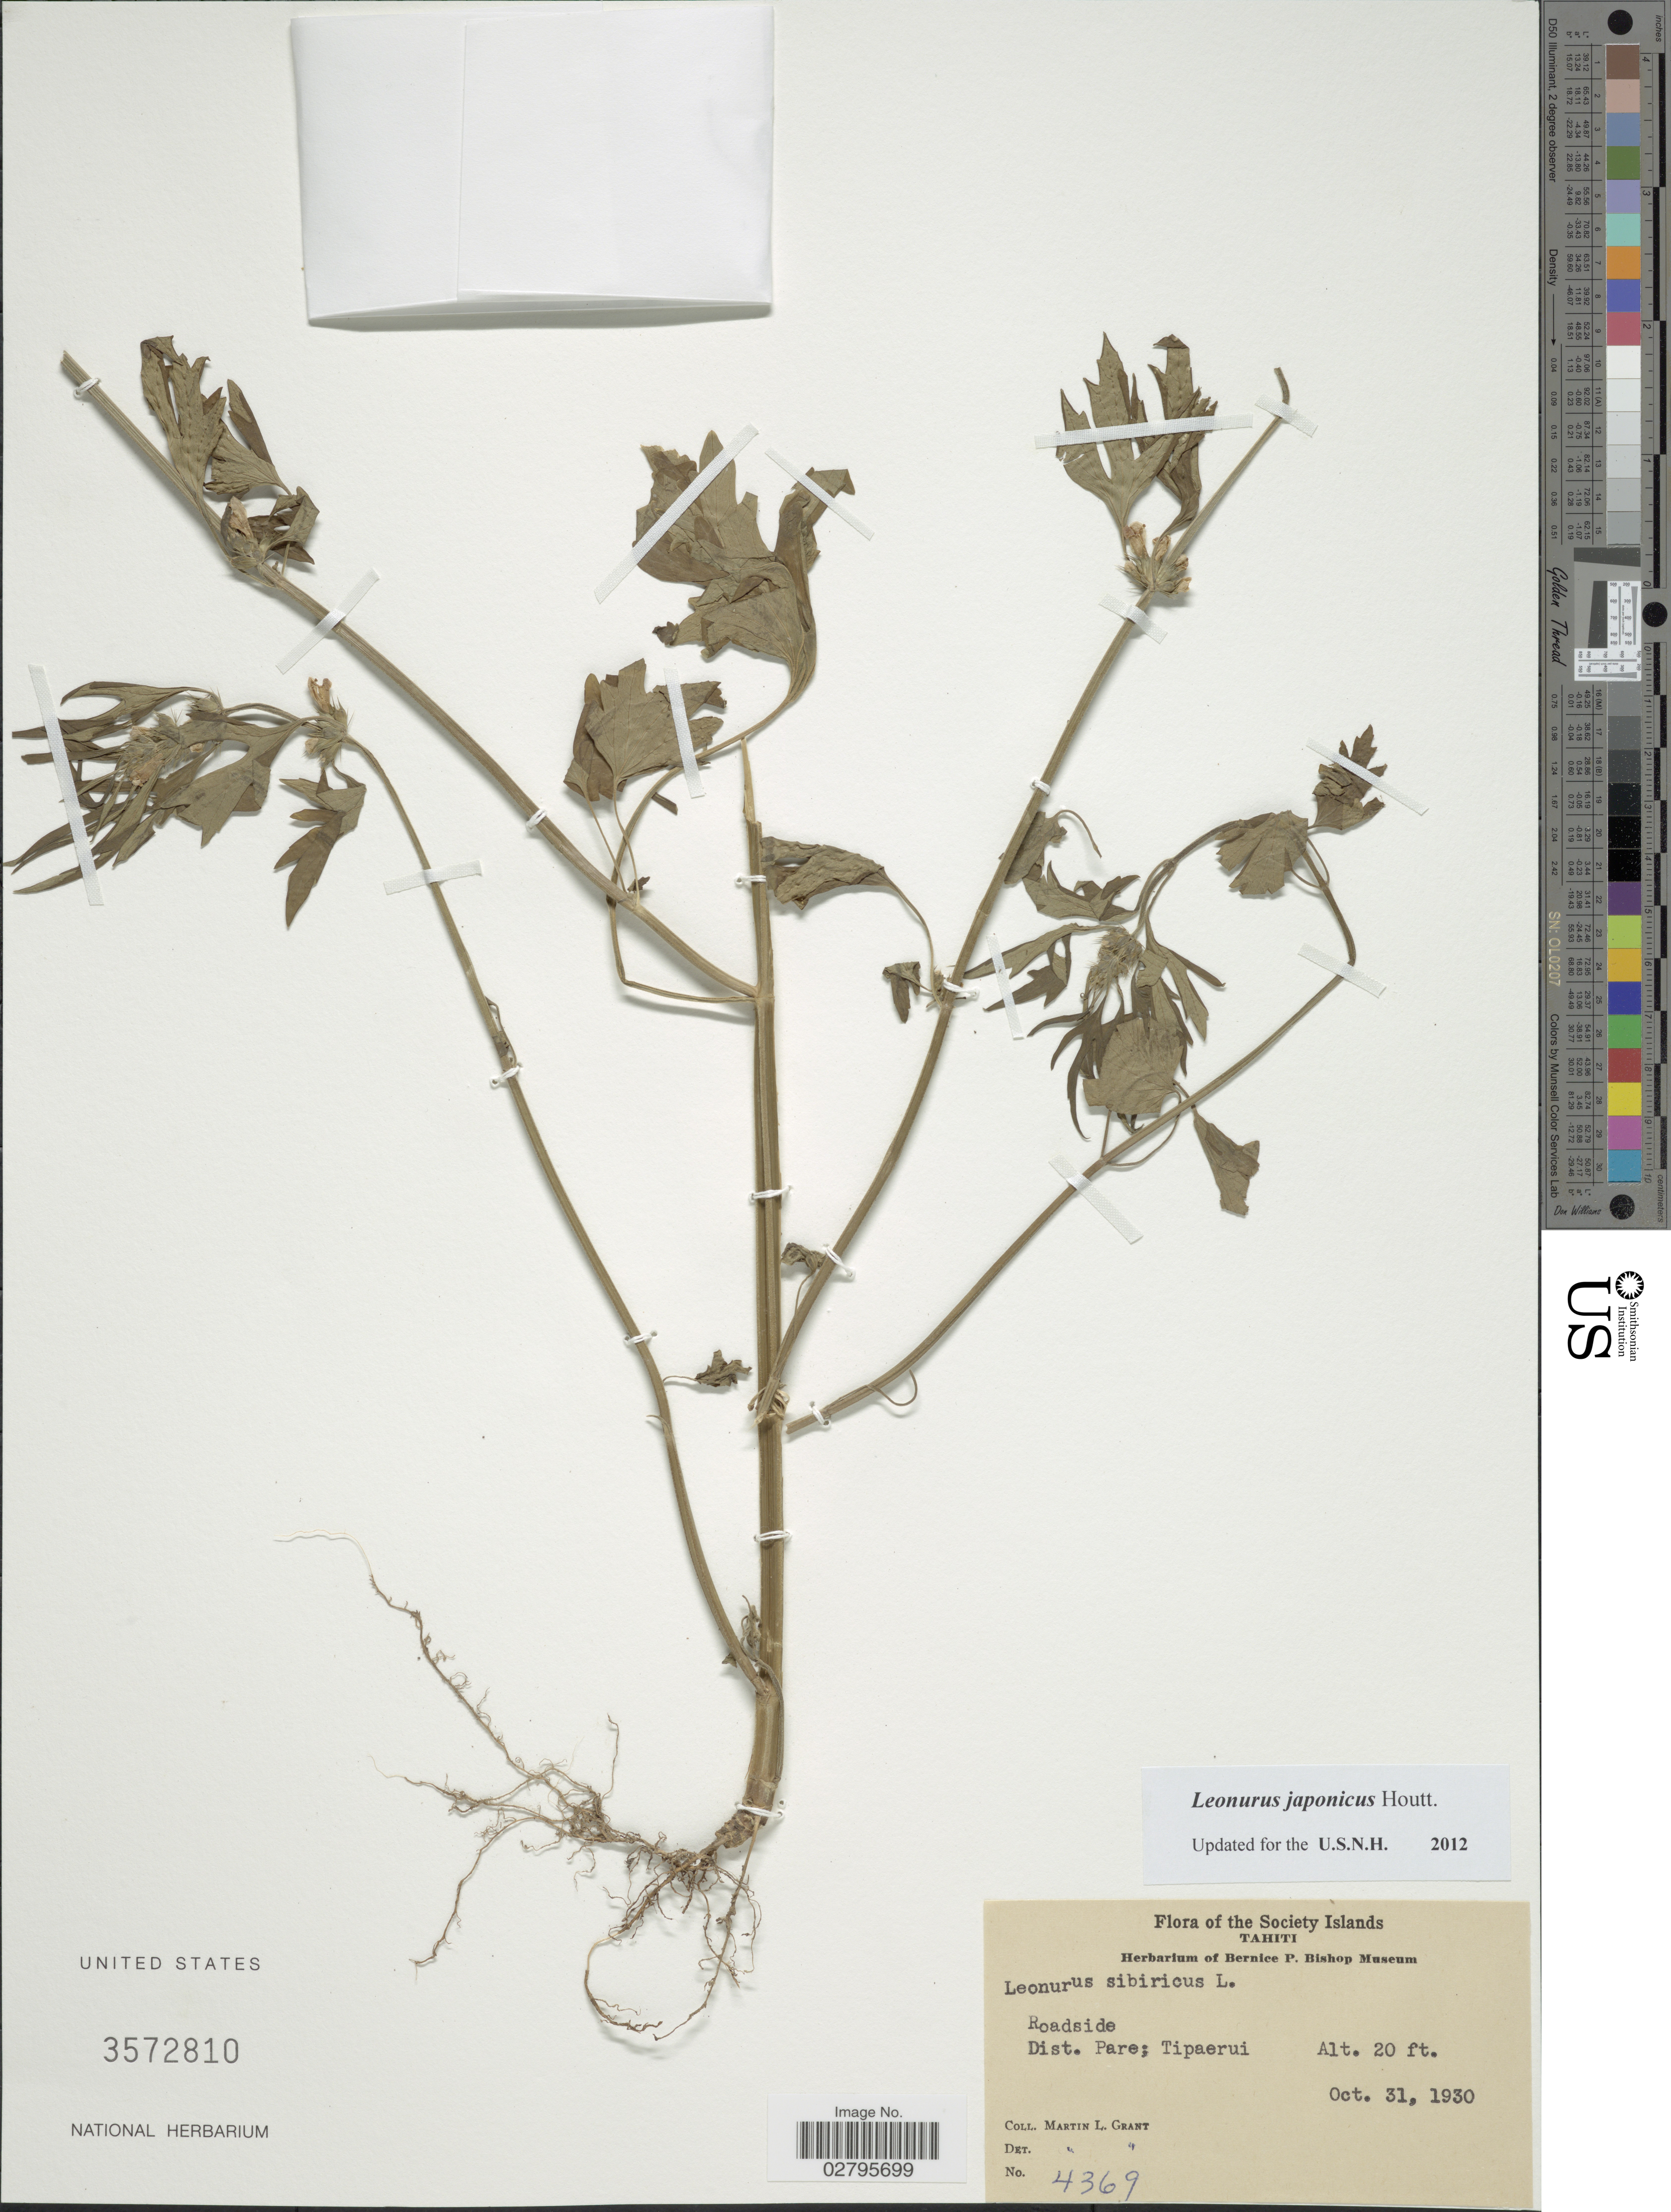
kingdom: Plantae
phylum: Tracheophyta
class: Magnoliopsida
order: Lamiales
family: Lamiaceae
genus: Leonurus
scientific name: Leonurus japonicus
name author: Houtt.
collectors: M. L. Grant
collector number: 4369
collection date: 1930-10-31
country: French Polynesia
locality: Society Islands, Tahiti. Dist. Pare; Tipaerui.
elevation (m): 6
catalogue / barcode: US 3572810